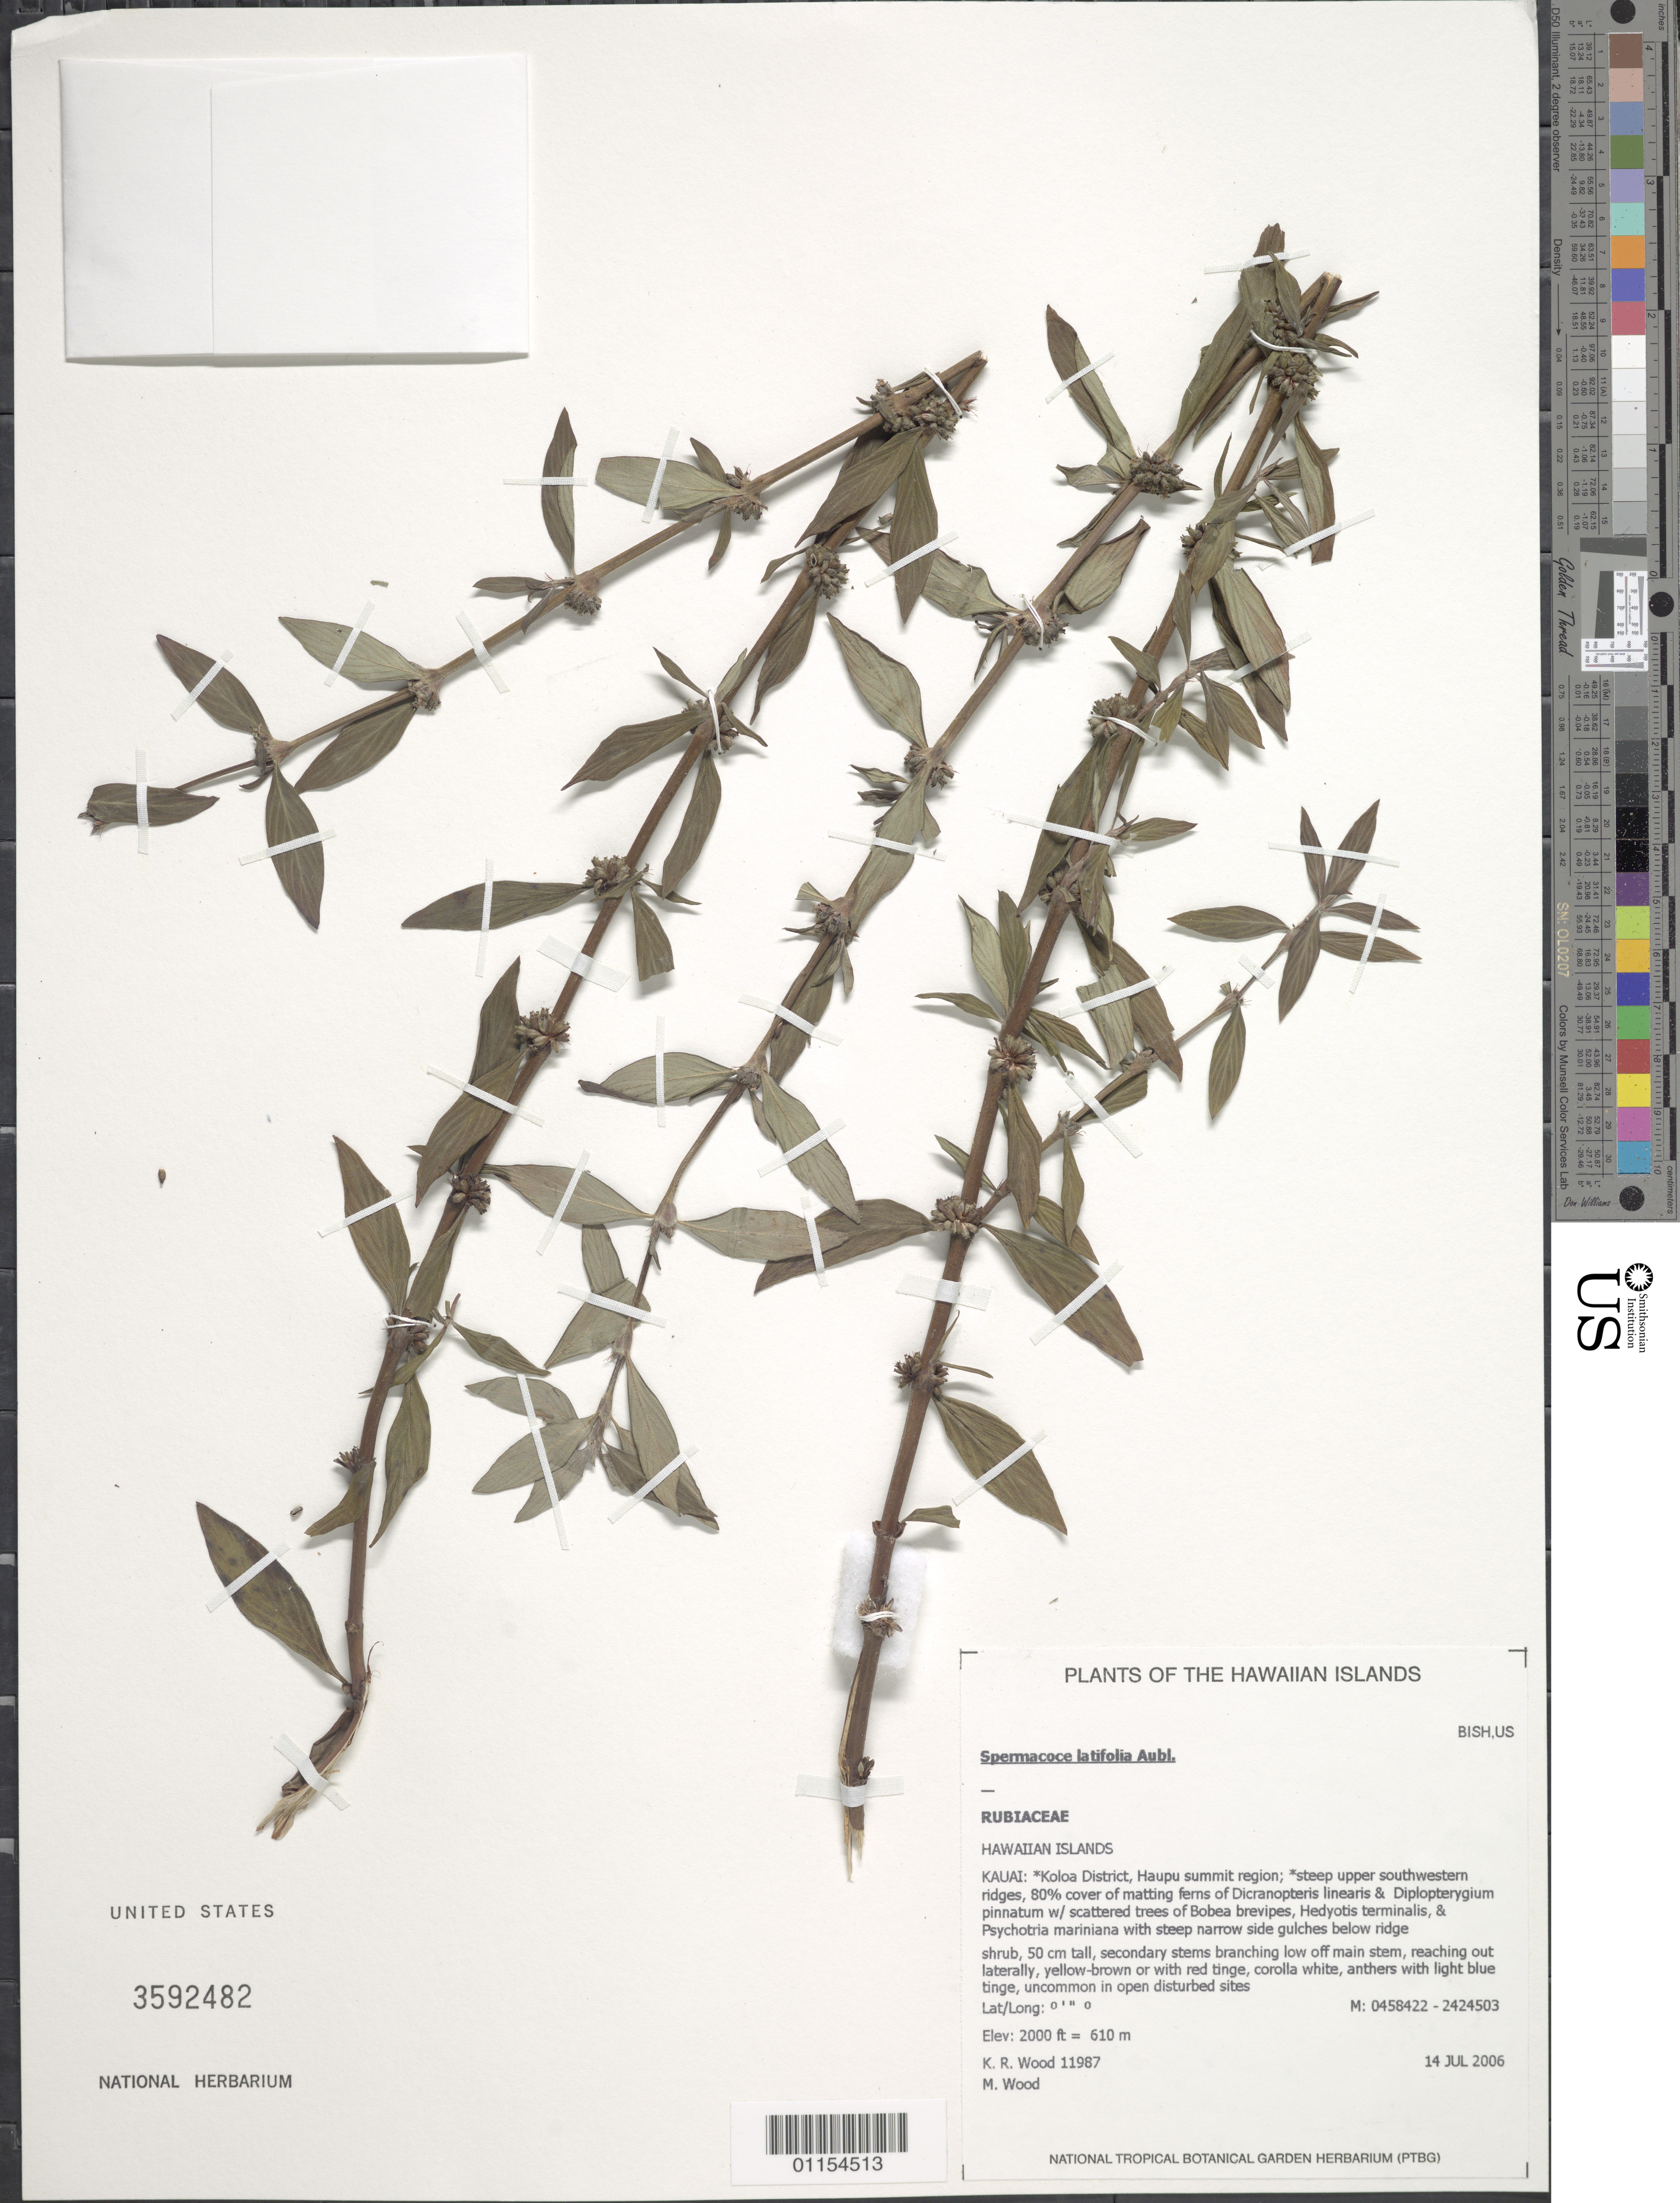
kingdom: Plantae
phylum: Tracheophyta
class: Magnoliopsida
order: Gentianales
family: Rubiaceae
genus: Spermacoce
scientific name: Spermacoce ocymifolia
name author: Willd. ex Roem. & Schult.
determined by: Lorence, David H., (PTBG), National Tropical Botanical Garden (UNITED STATES)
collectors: K. R. Wood & M. Wood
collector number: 11987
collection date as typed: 14 Jul 2006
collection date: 2006-07-14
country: United States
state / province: Hawaii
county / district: Kauai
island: Kaua'i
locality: Haupu summit region, steep upper southwestern ridges.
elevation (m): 610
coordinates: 0458422, 2424503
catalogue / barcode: US 3592482